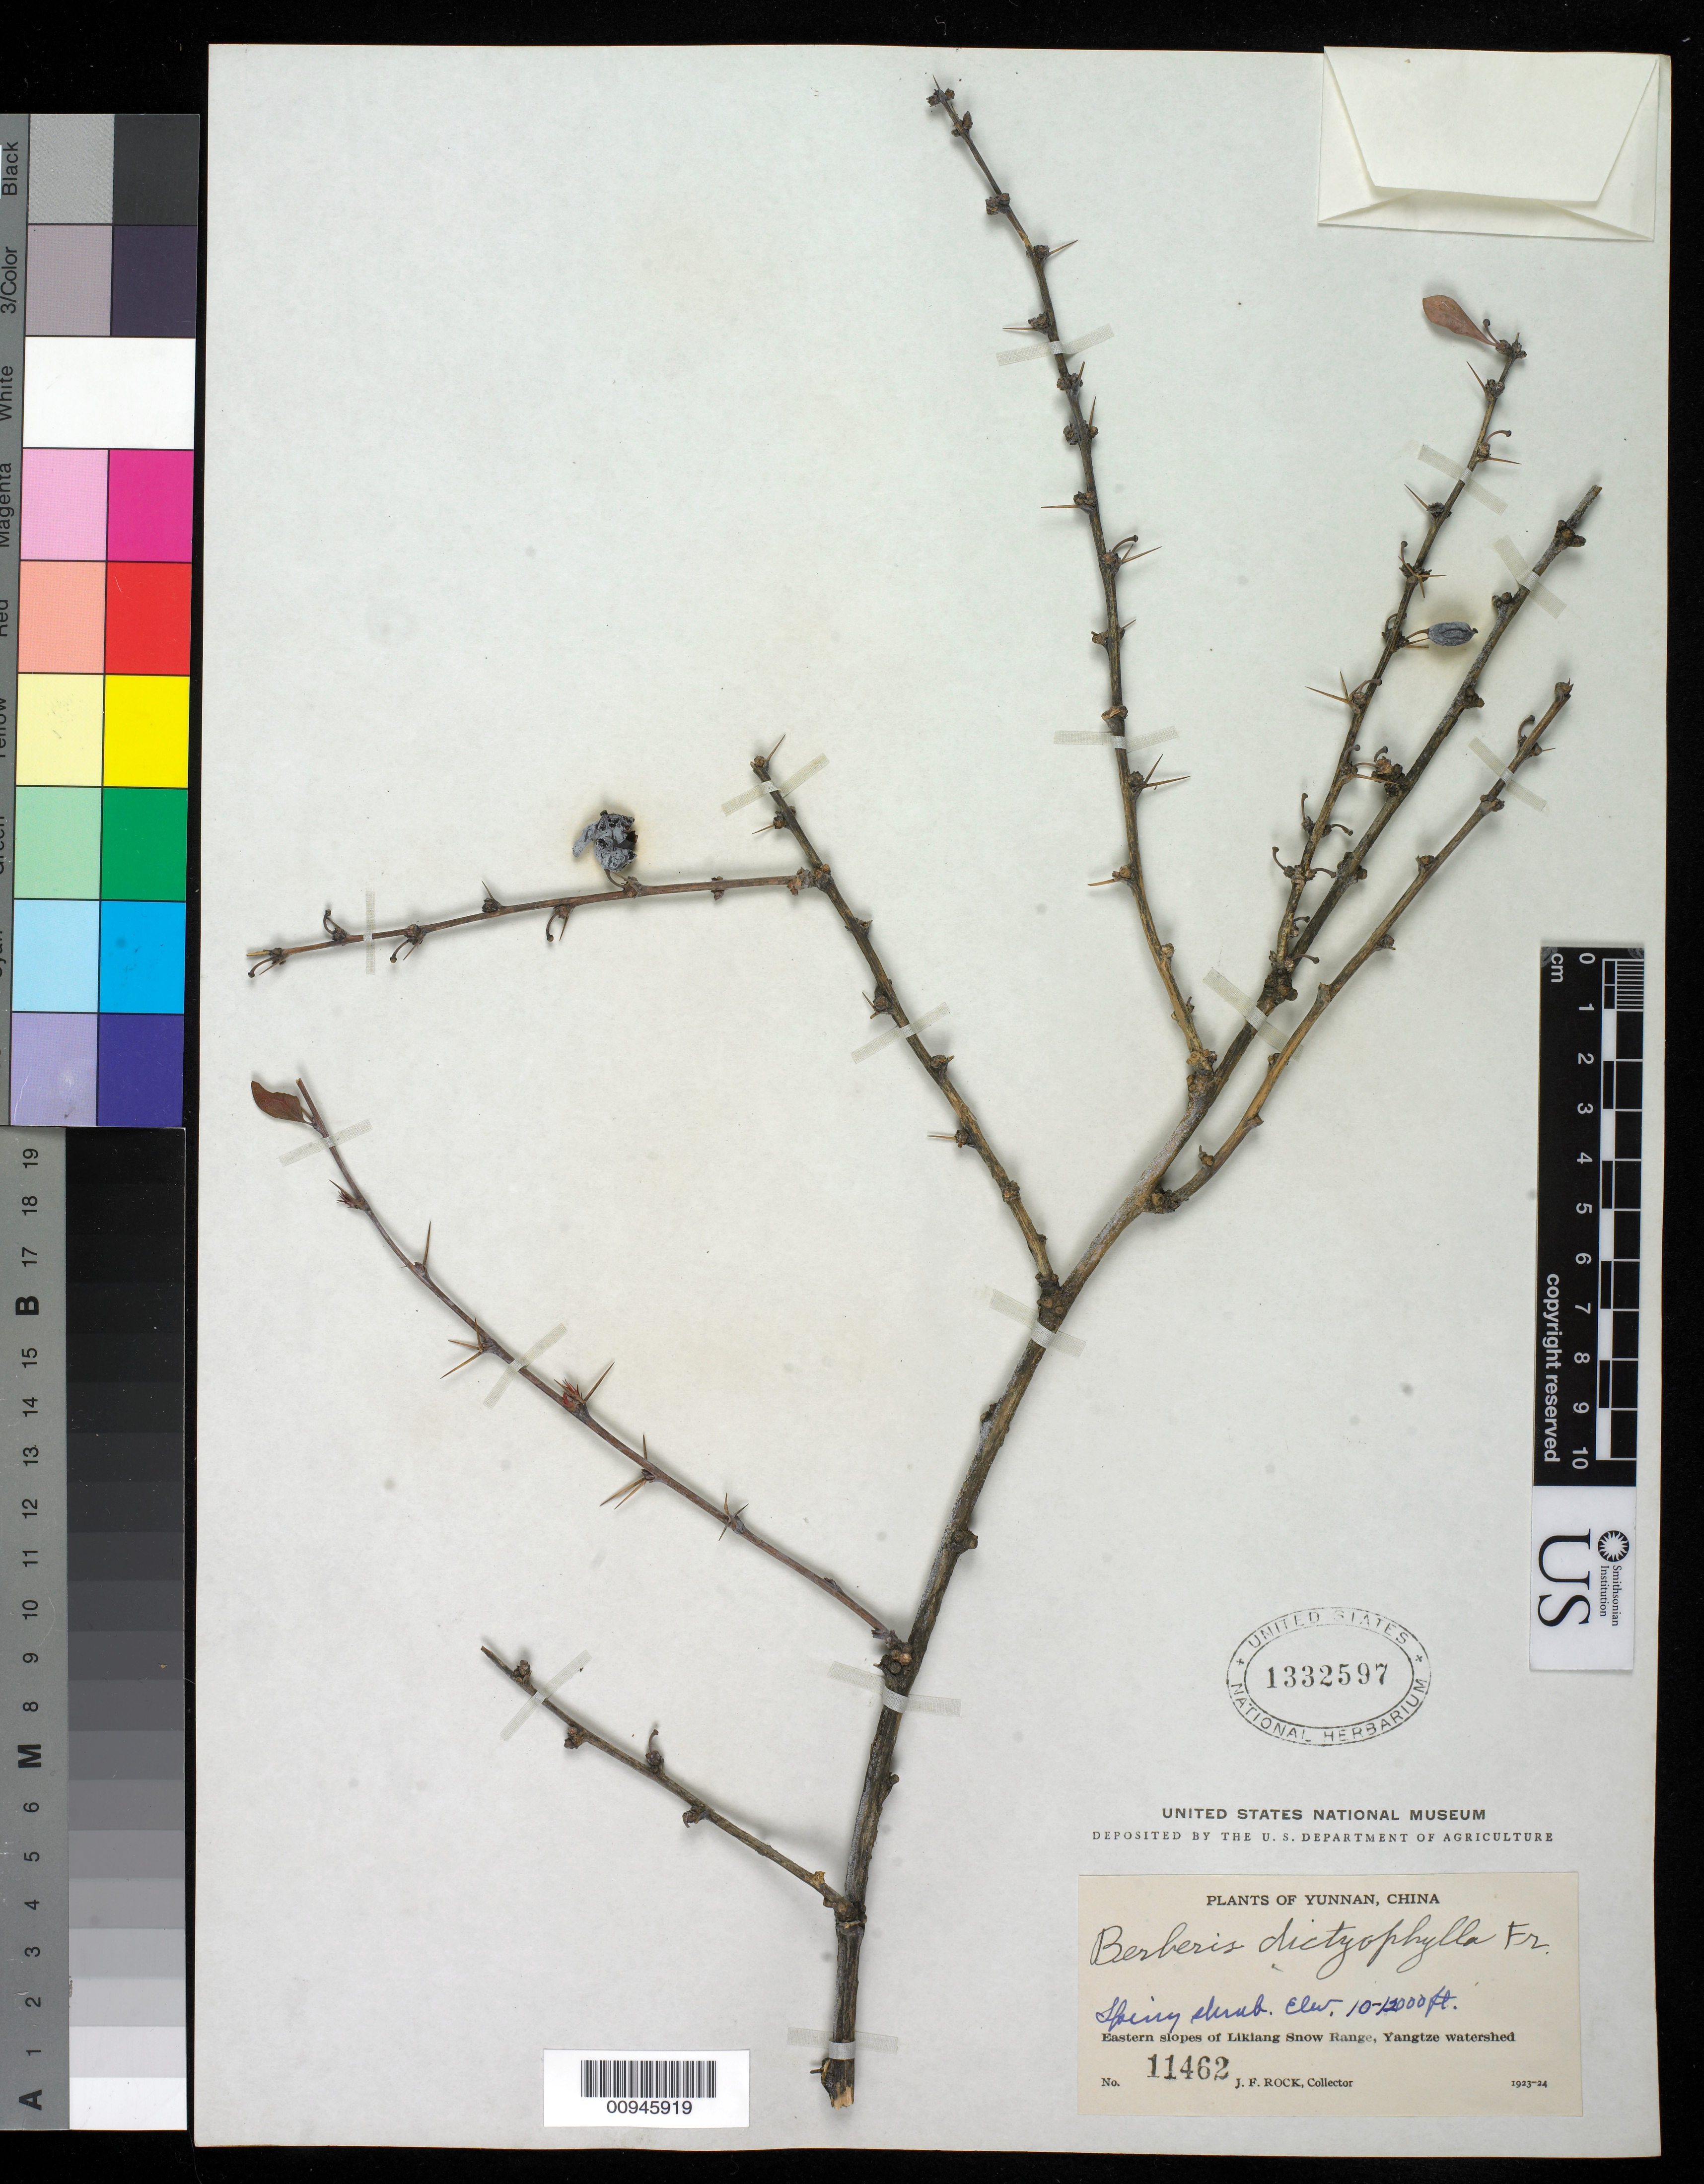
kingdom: Plantae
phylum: Tracheophyta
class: Magnoliopsida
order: Ranunculales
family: Berberidaceae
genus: Berberis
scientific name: Berberis dictyophylla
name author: Franch.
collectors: J. F. Rock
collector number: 11462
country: China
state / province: Yunnan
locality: Liklang Snow Range, Yangtze watershed.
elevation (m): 3048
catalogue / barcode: US 1332597